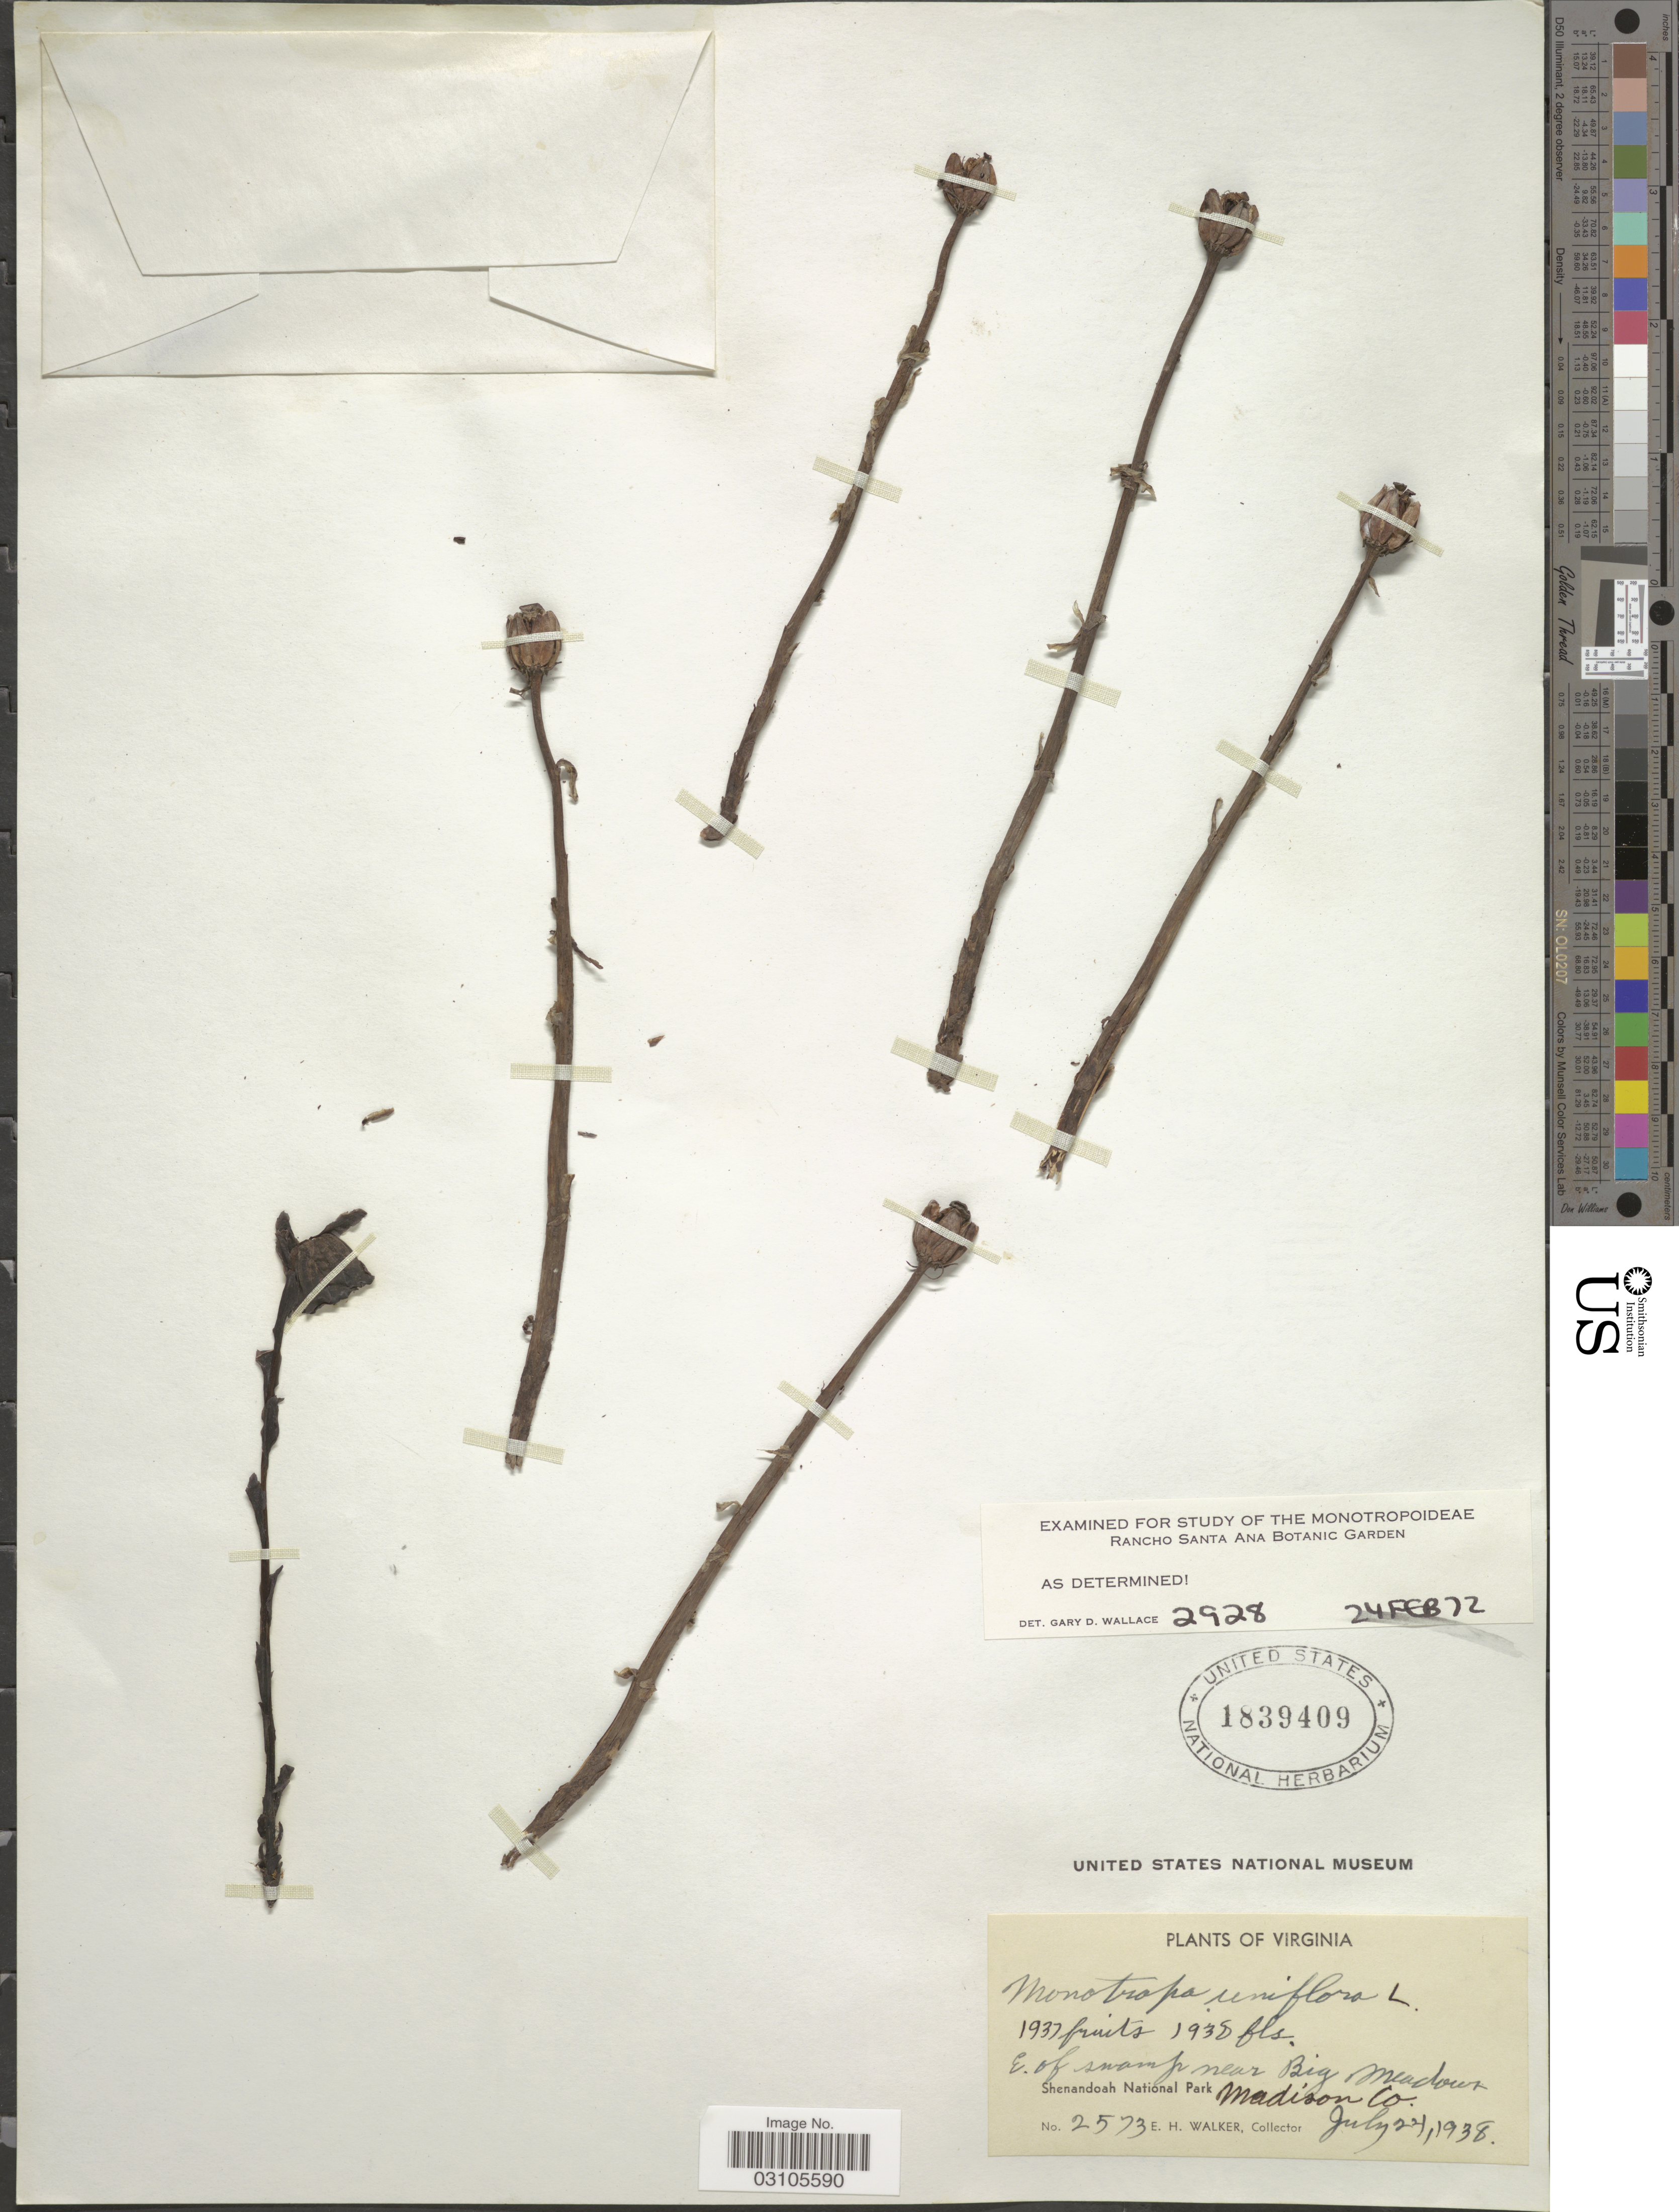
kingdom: Plantae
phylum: Tracheophyta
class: Magnoliopsida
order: Ericales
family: Ericaceae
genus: Monotropa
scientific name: Monotropa uniflora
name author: L.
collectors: E. H. Walker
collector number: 2573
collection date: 1938-07-22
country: United States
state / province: Virginia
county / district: Madison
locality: E. of swamp near Big Meadows. Shenandoah National Park. Madison Co.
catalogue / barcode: US 1839409